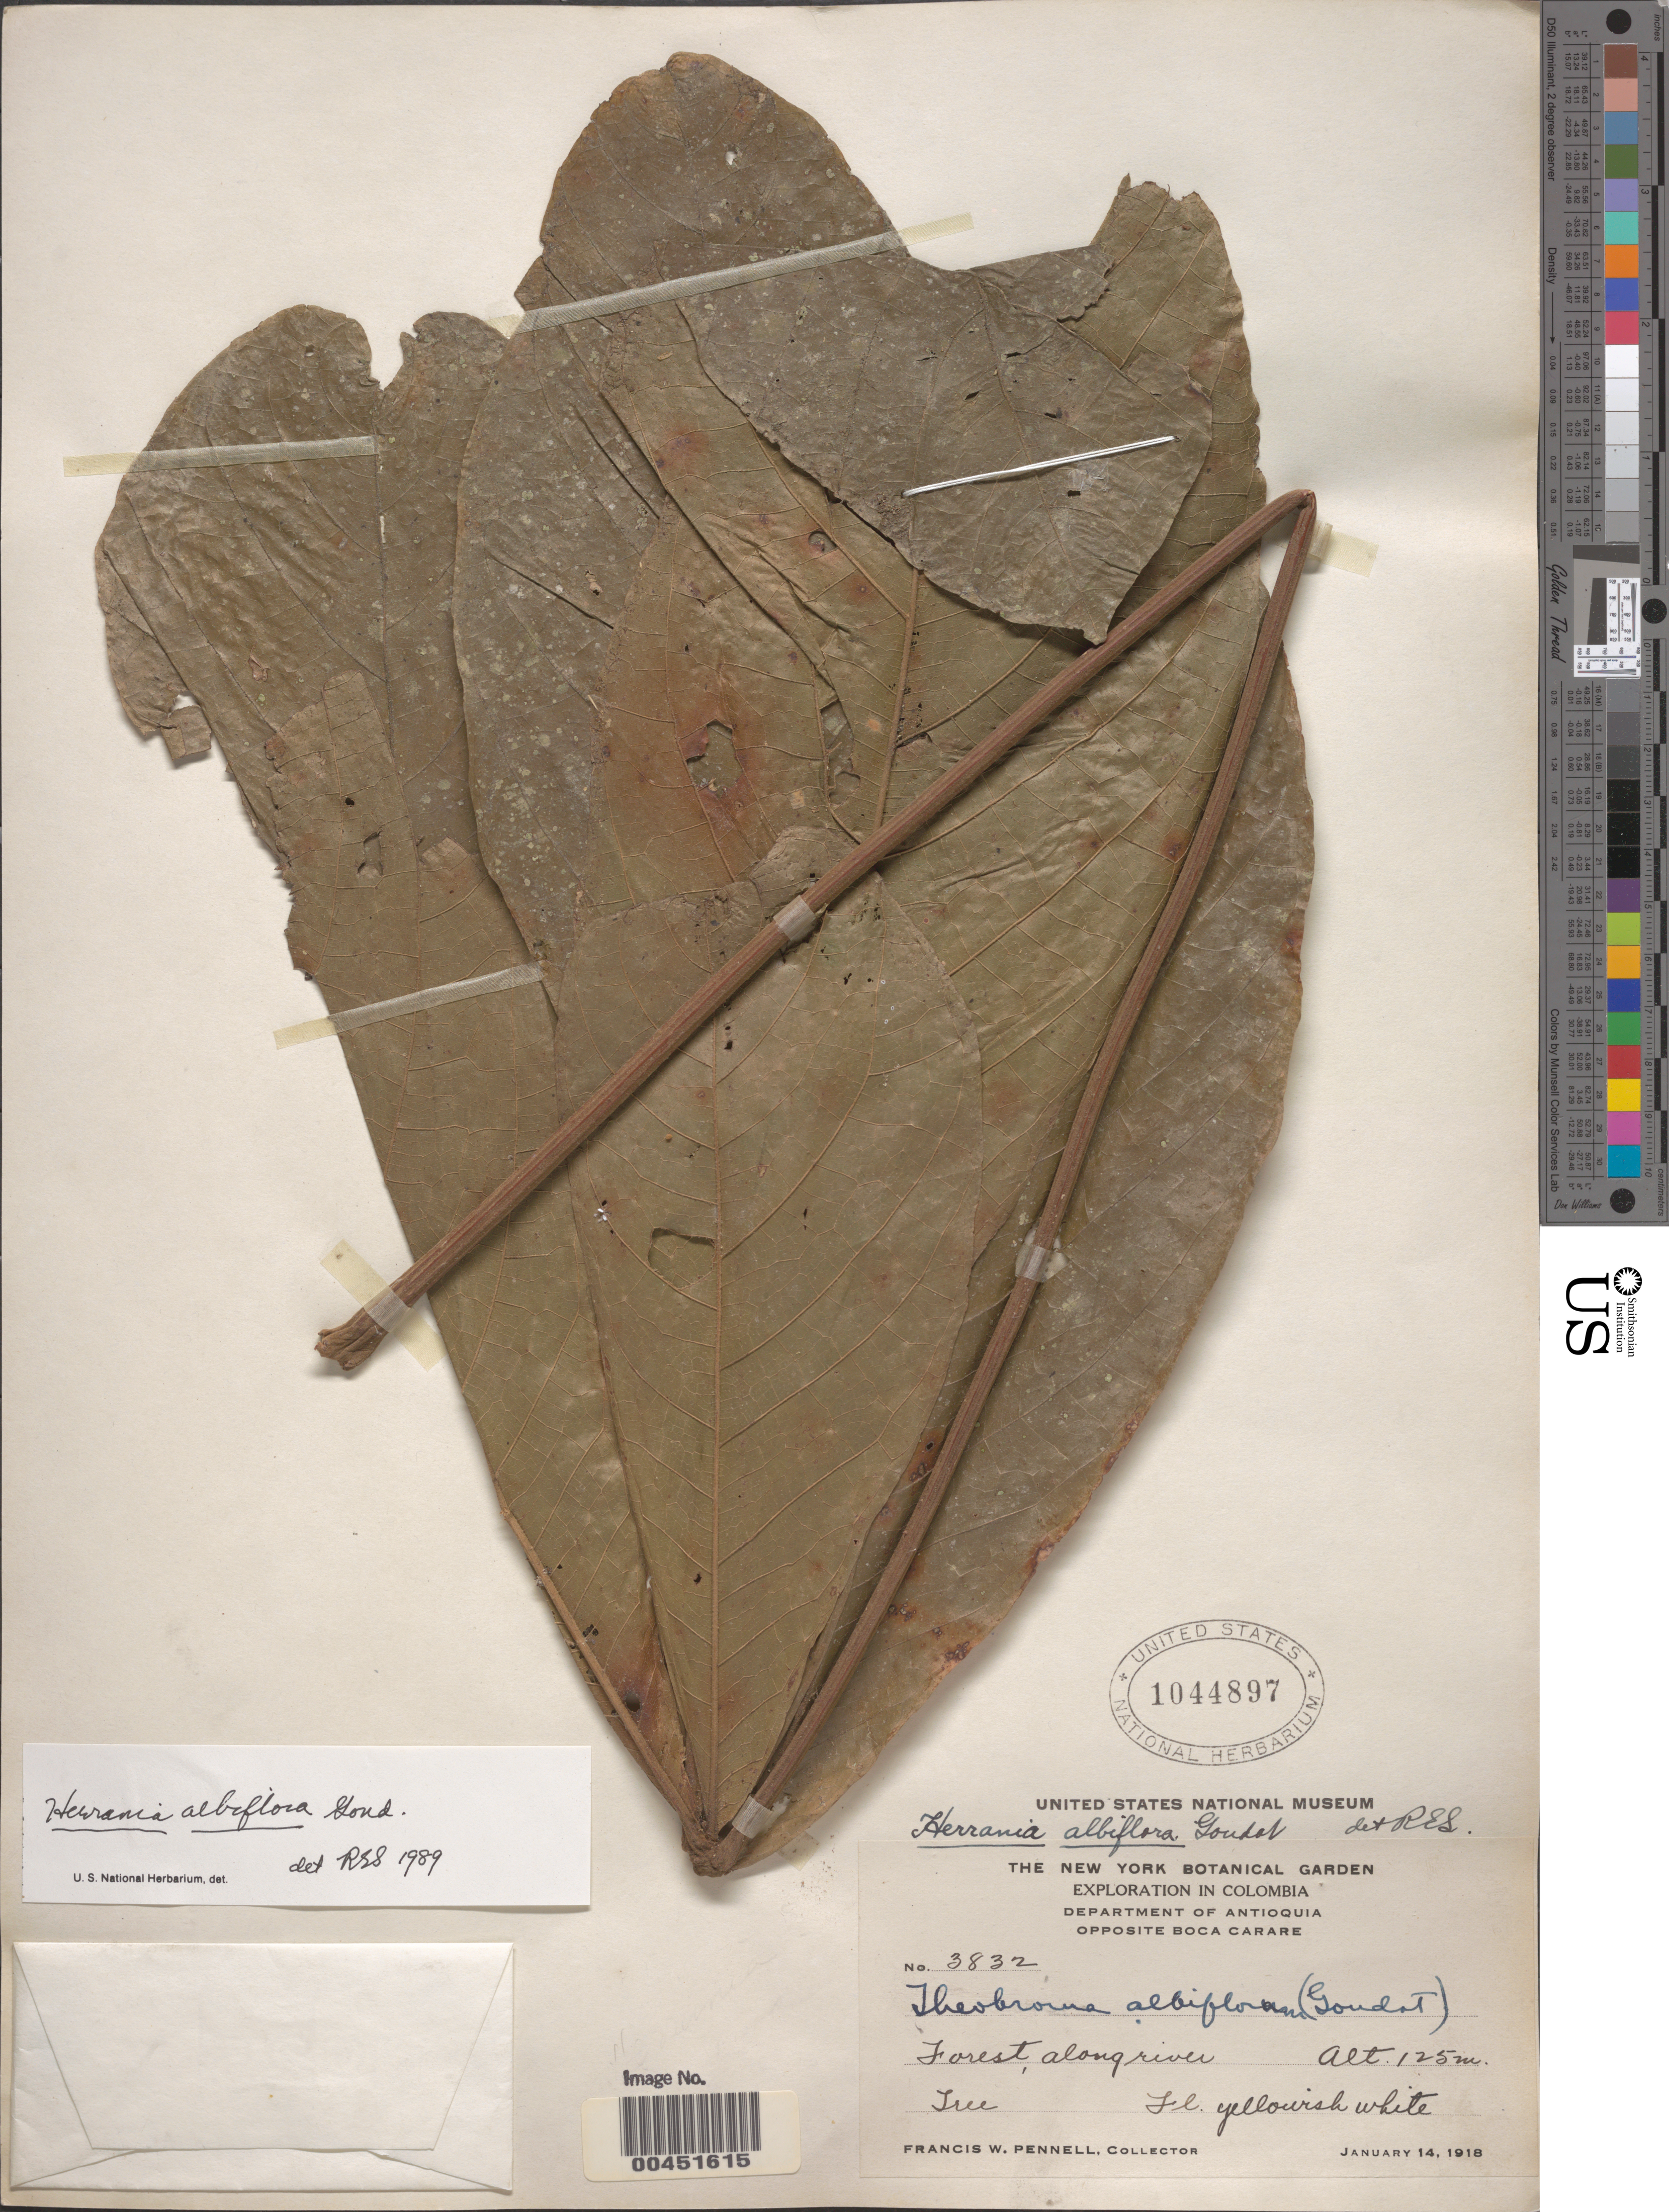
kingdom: Plantae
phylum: Tracheophyta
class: Magnoliopsida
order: Malvales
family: Malvaceae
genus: Theobroma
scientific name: Theobroma albiflorum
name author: (Goudot) De Wild.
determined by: Dorr, L. J., (BOT), Smithsonian Institution - National Museum of Natural History (UNITED STATES)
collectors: F. W. Pennell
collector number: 3832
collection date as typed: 14 Jan 1918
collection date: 1918-01-14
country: Colombia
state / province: Antioquia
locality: Opposite Boca Carare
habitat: forest, along river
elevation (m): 125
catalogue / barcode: US 1044897